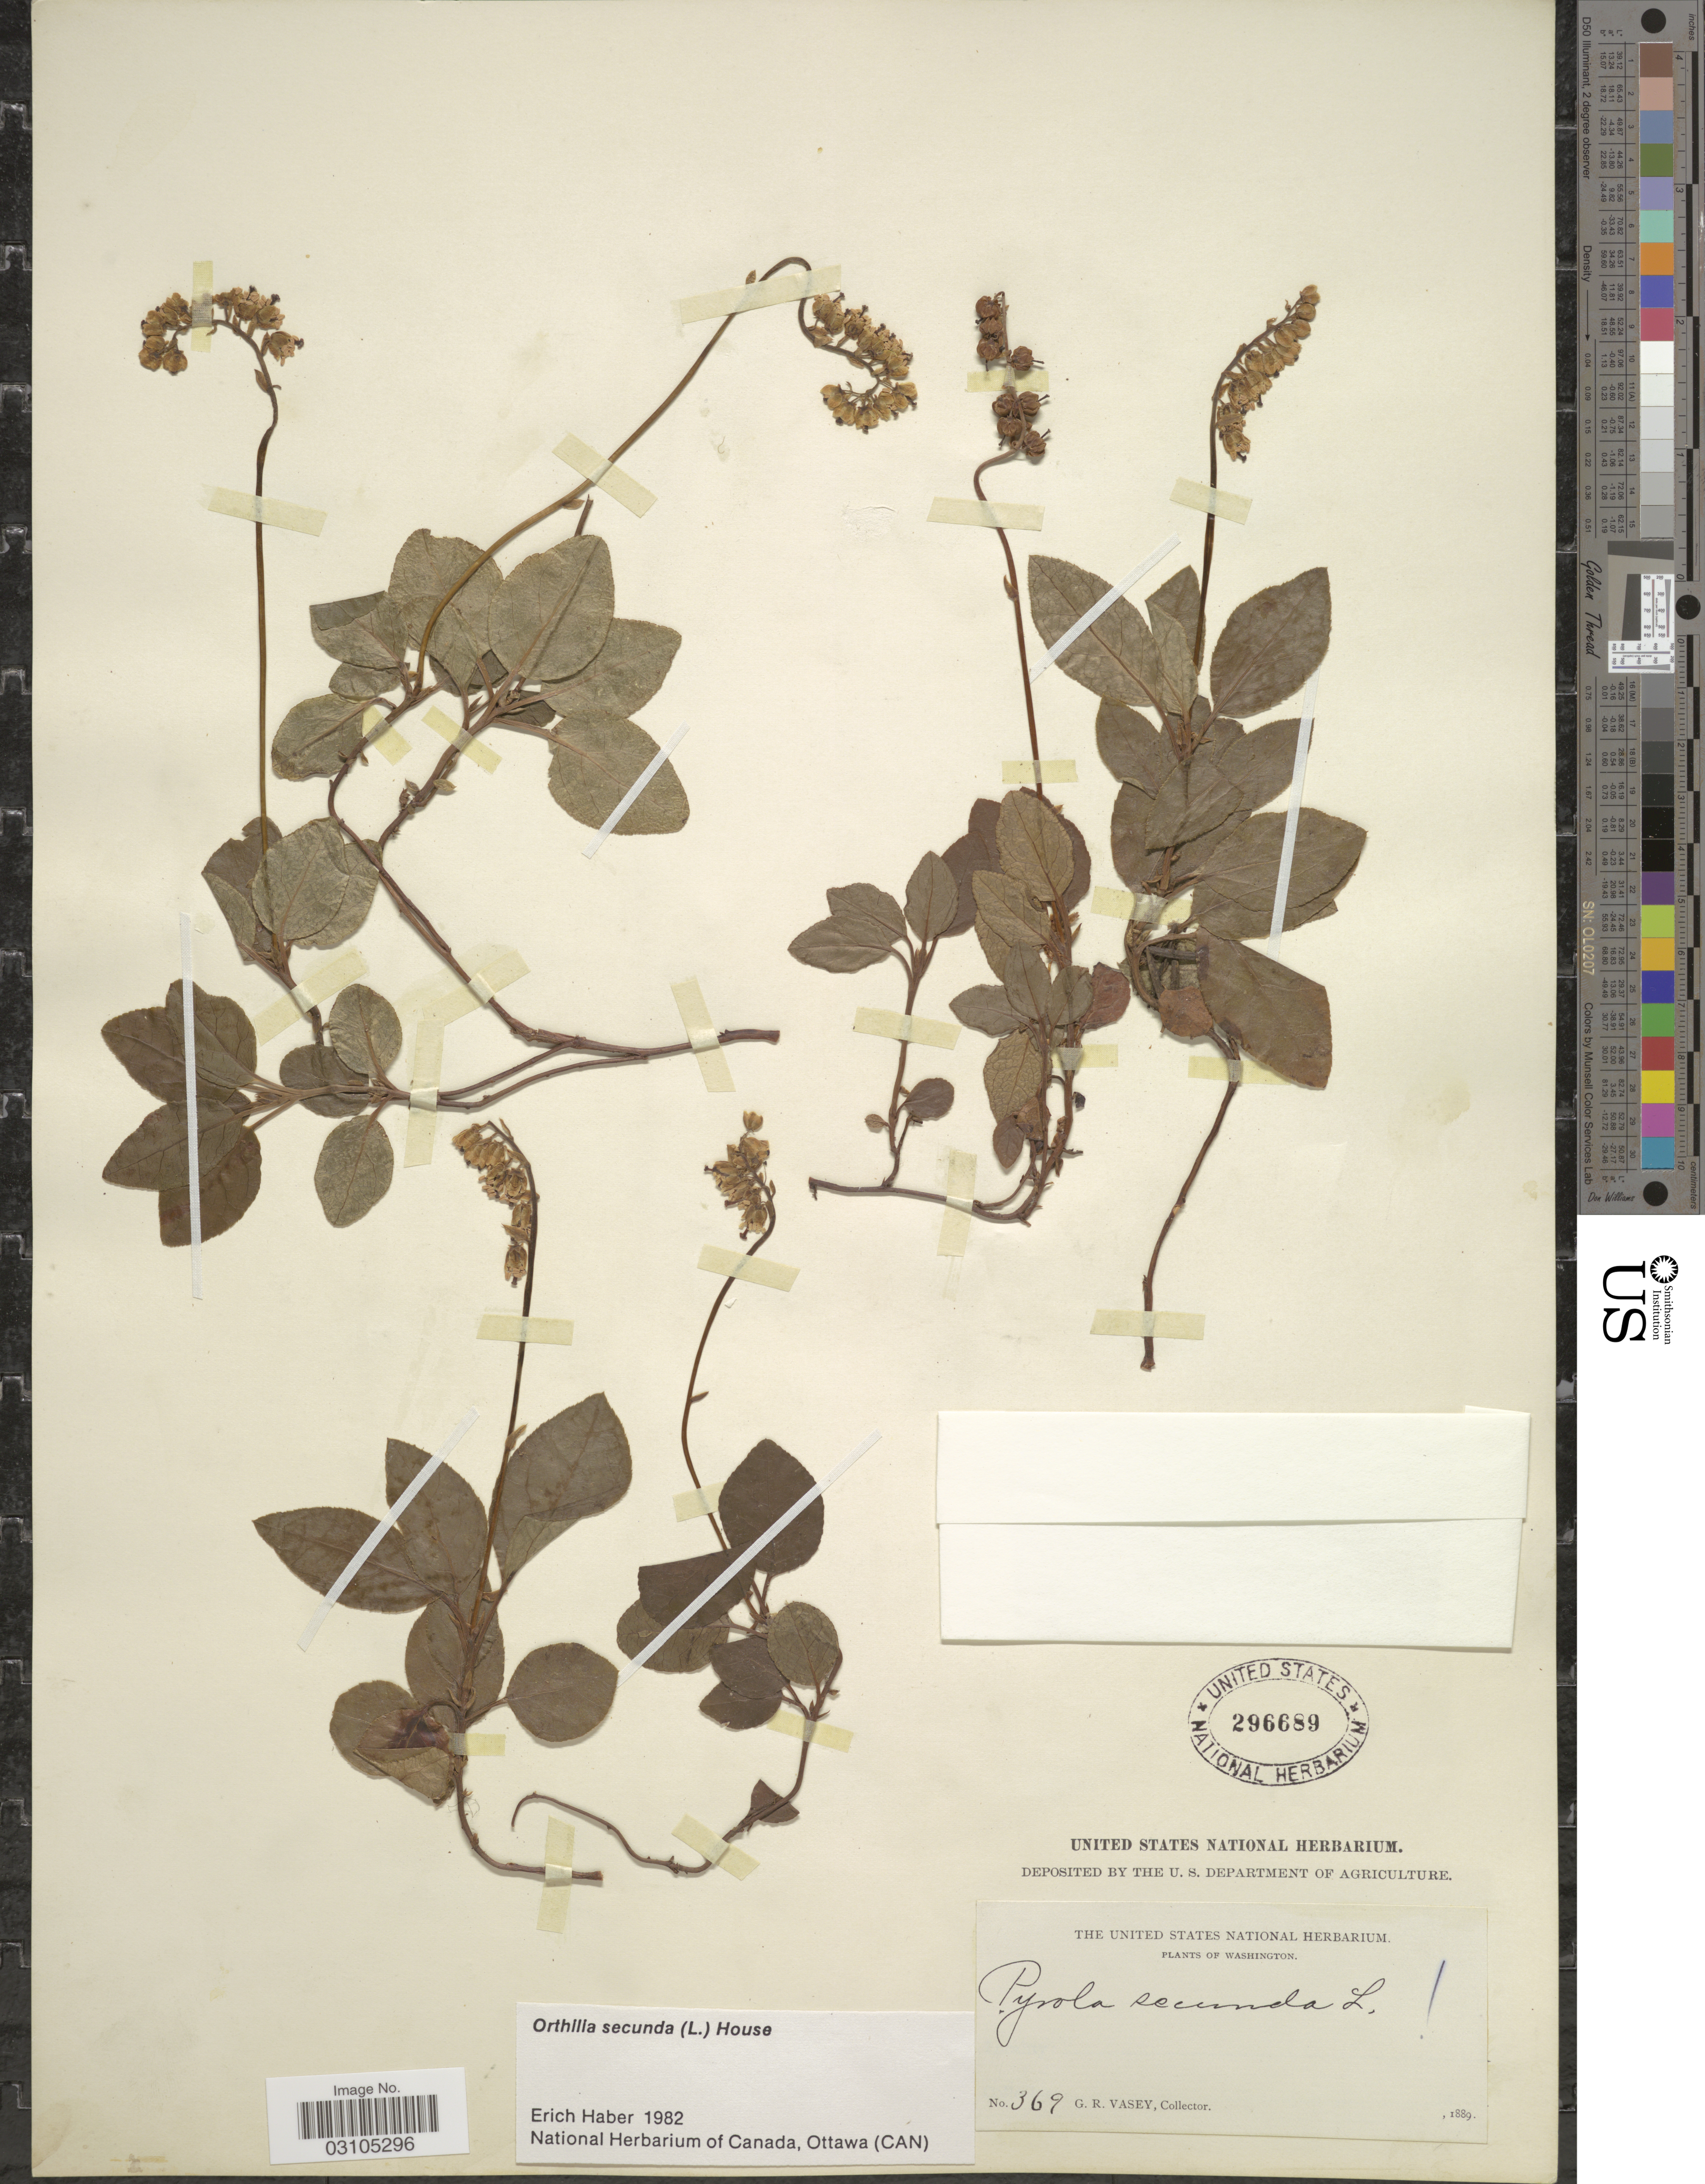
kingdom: Plantae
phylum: Tracheophyta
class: Magnoliopsida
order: Ericales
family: Ericaceae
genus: Orthilia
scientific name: Orthilia secunda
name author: (L.) House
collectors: G. R. Vasey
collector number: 369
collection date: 1889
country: United States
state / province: Washington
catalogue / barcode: US 296689